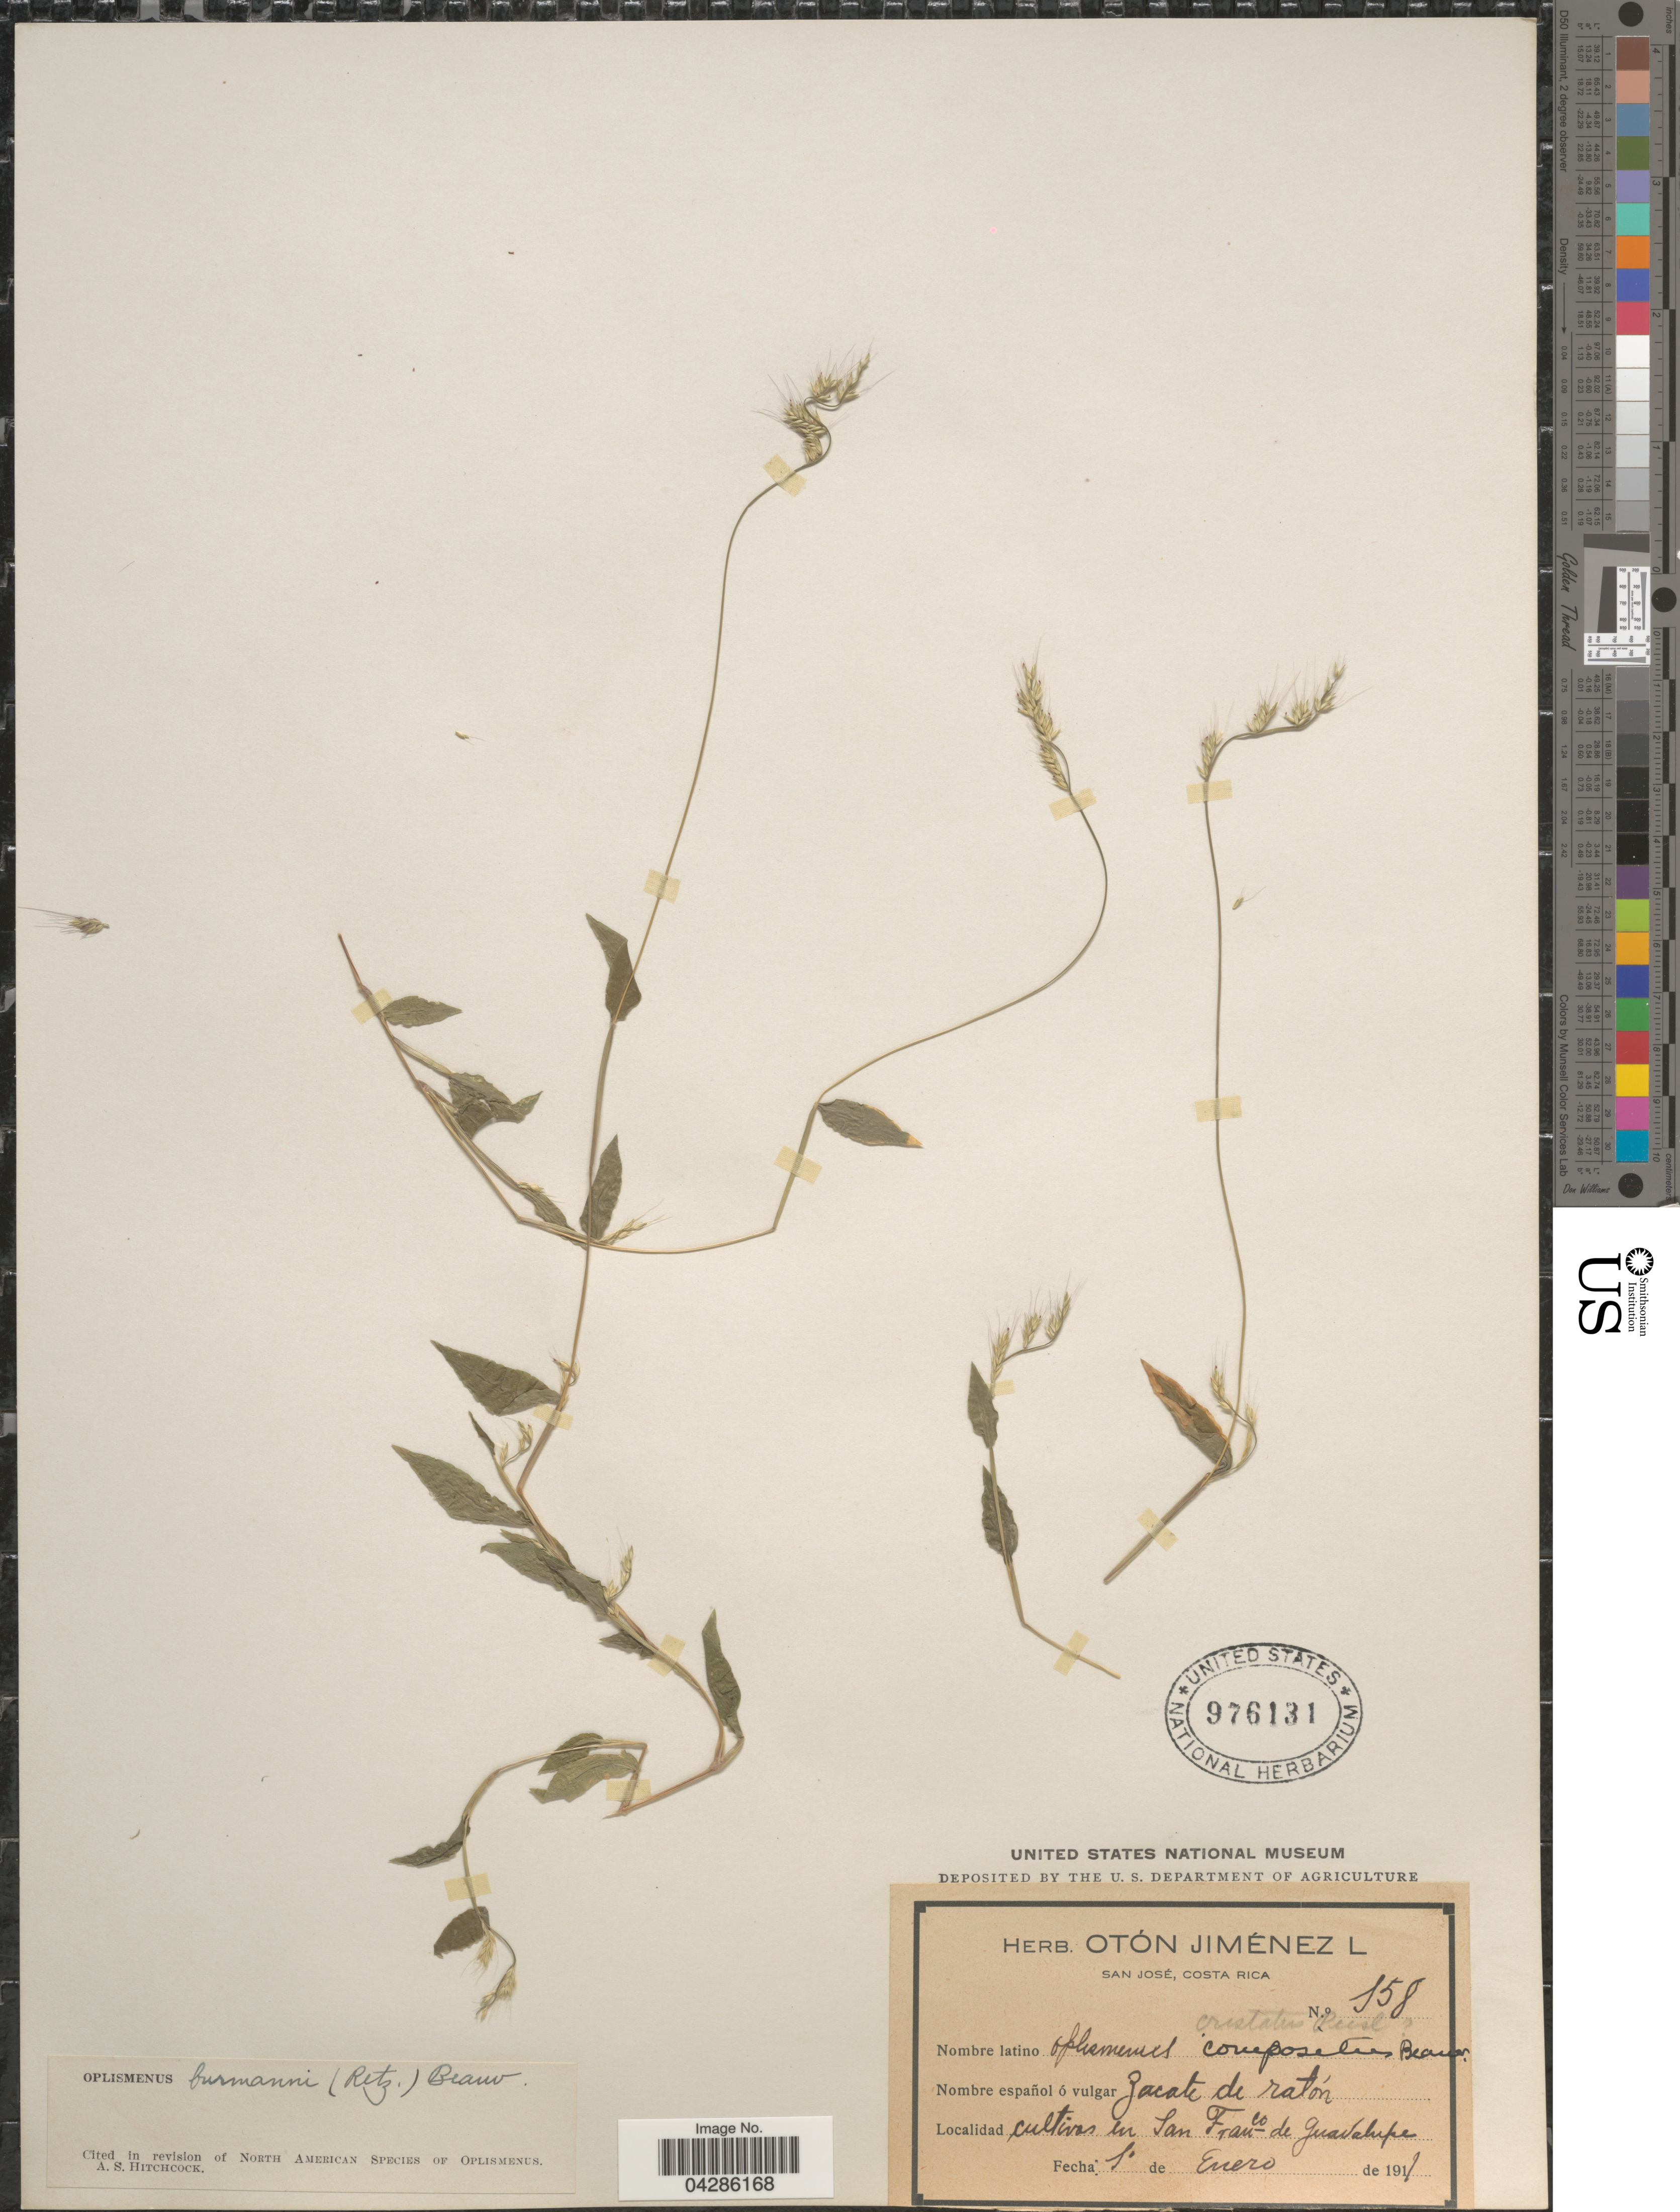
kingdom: Plantae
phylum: Tracheophyta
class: Liliopsida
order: Poales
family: Poaceae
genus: Oplismenus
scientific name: Oplismenus burmannii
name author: (Retz.) P. Beauv.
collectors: ex herb. O. Jimenez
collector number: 158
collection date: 1911-01-07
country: Costa Rica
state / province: San José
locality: Cultivos en San Franco de Guadalupe.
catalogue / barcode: US 976131